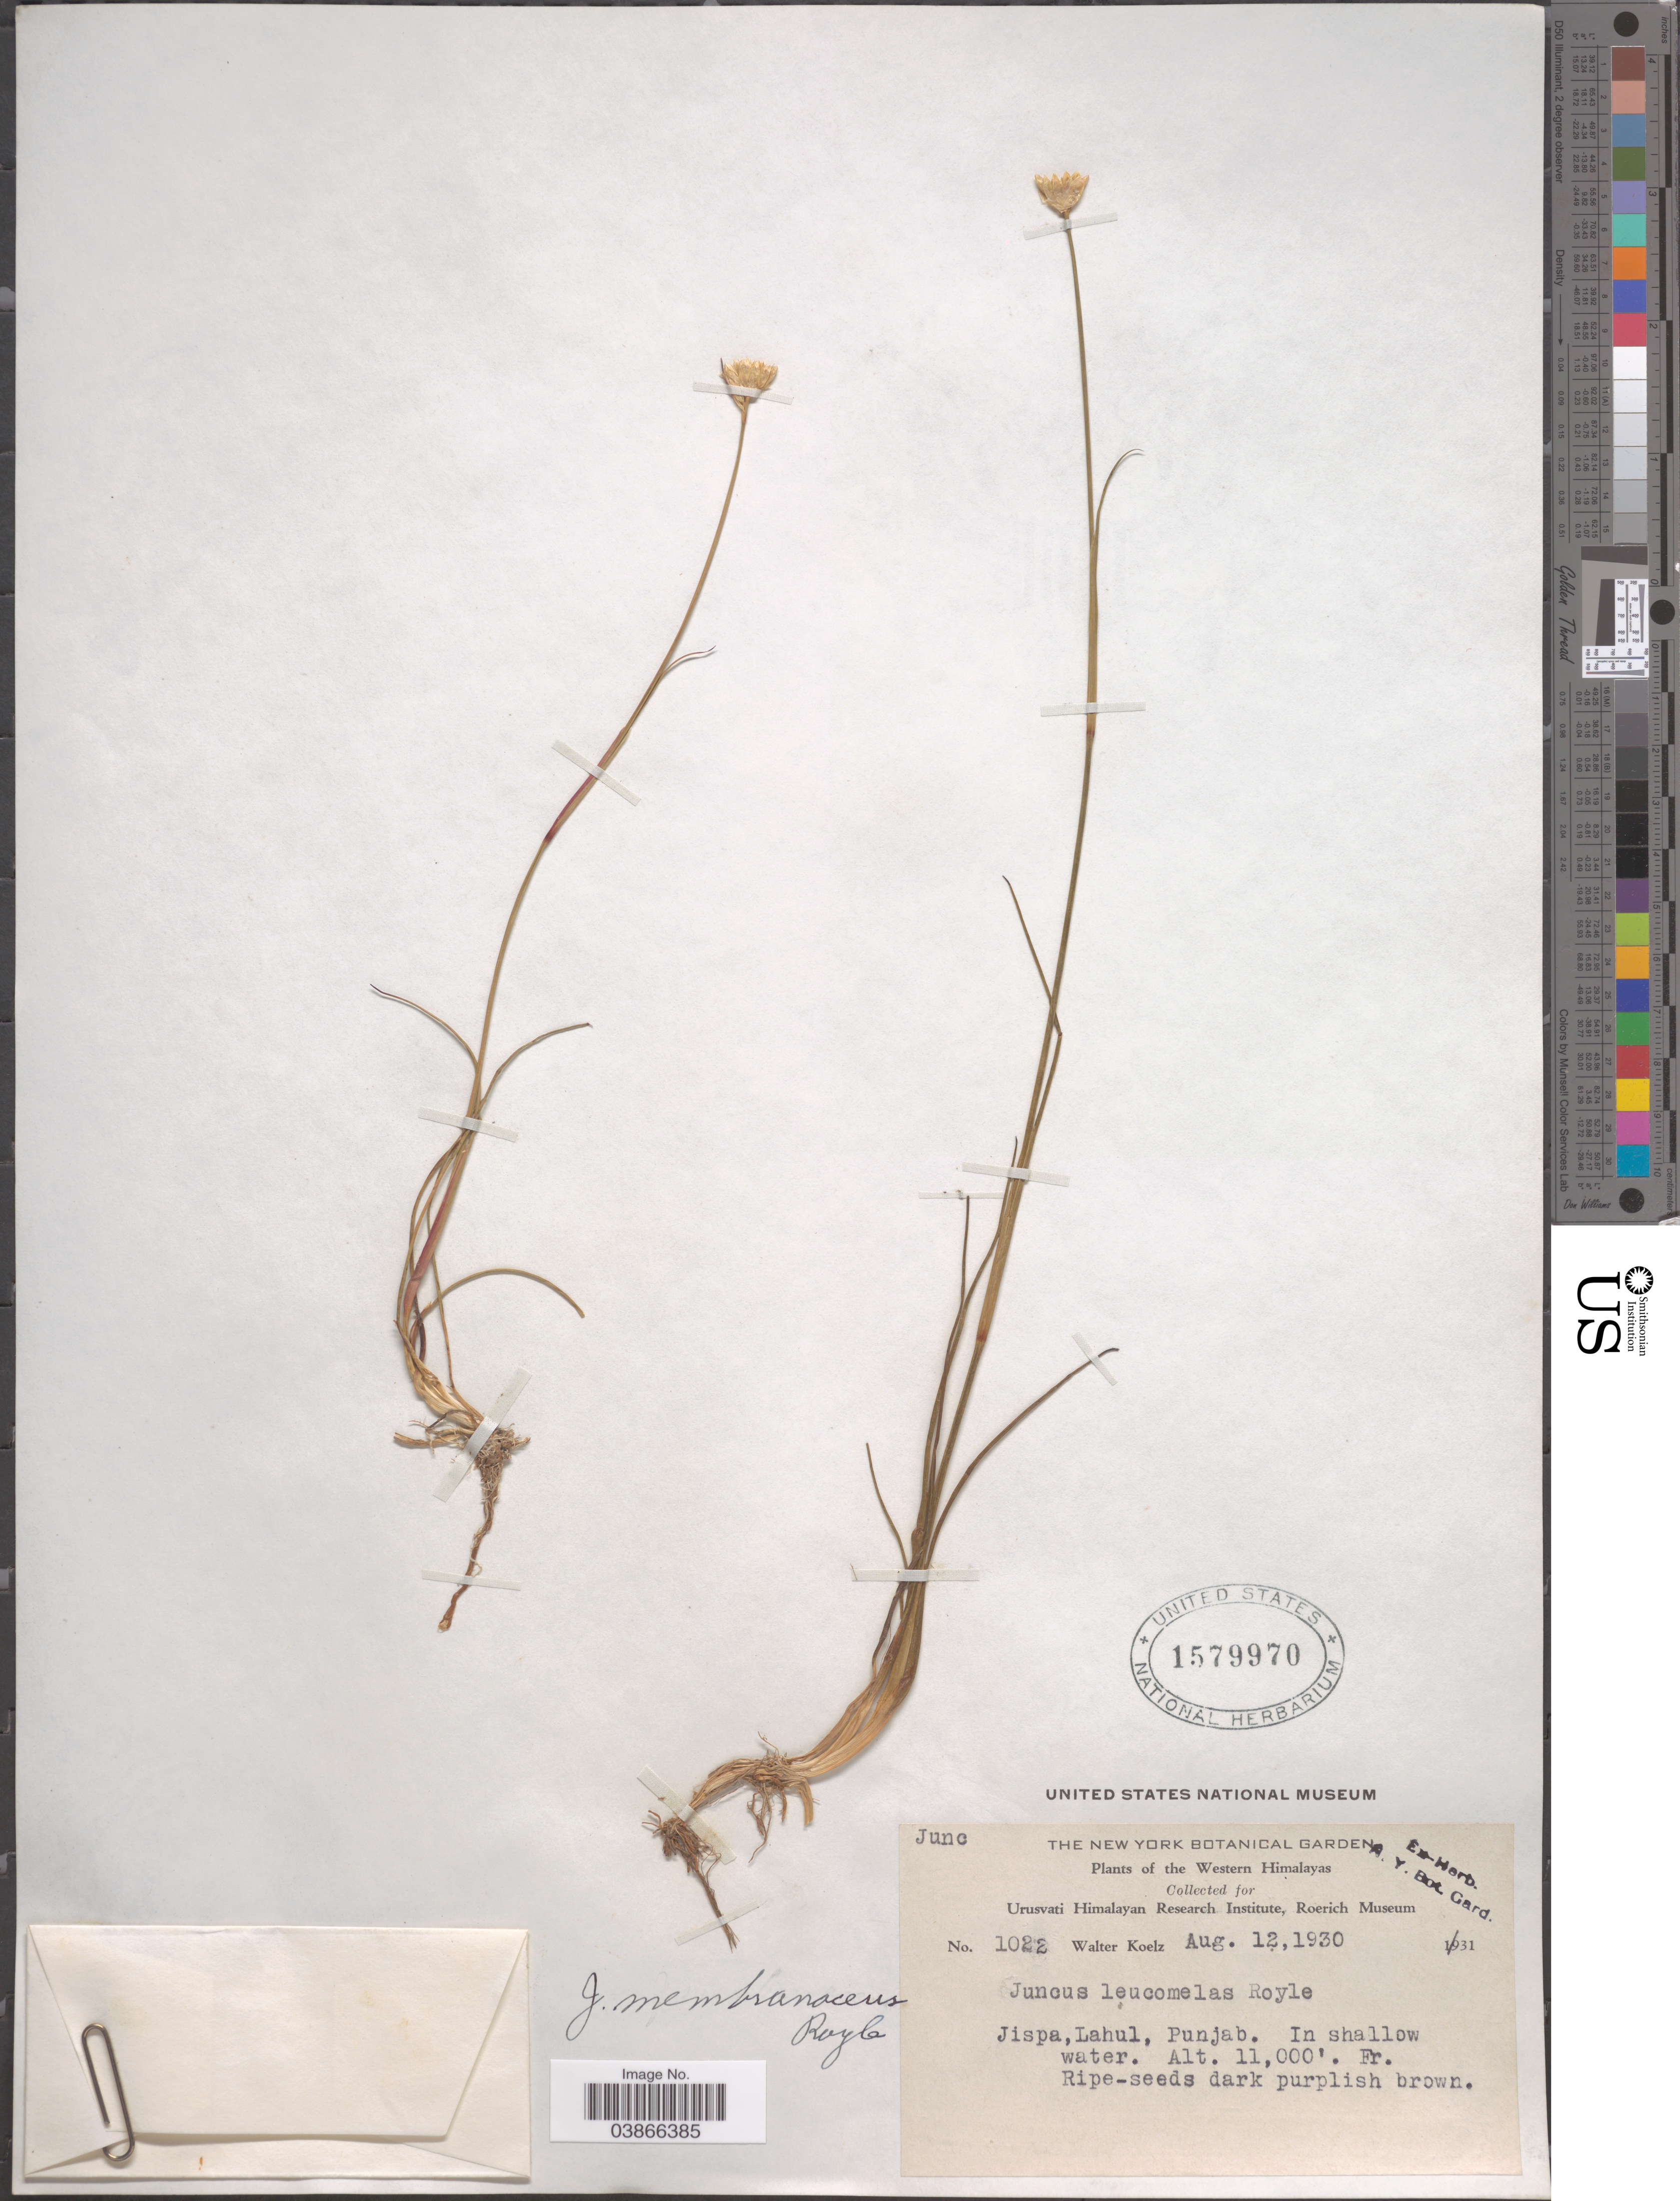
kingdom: Plantae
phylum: Tracheophyta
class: Liliopsida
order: Poales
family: Juncaceae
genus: Juncus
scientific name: Juncus membranaceus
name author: Royle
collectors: W. N. Koelz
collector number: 1022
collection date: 1930-08-12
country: India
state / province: Punjab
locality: The Western Himalayas. Jispa, Lahul.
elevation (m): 3353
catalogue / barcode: US 1579970